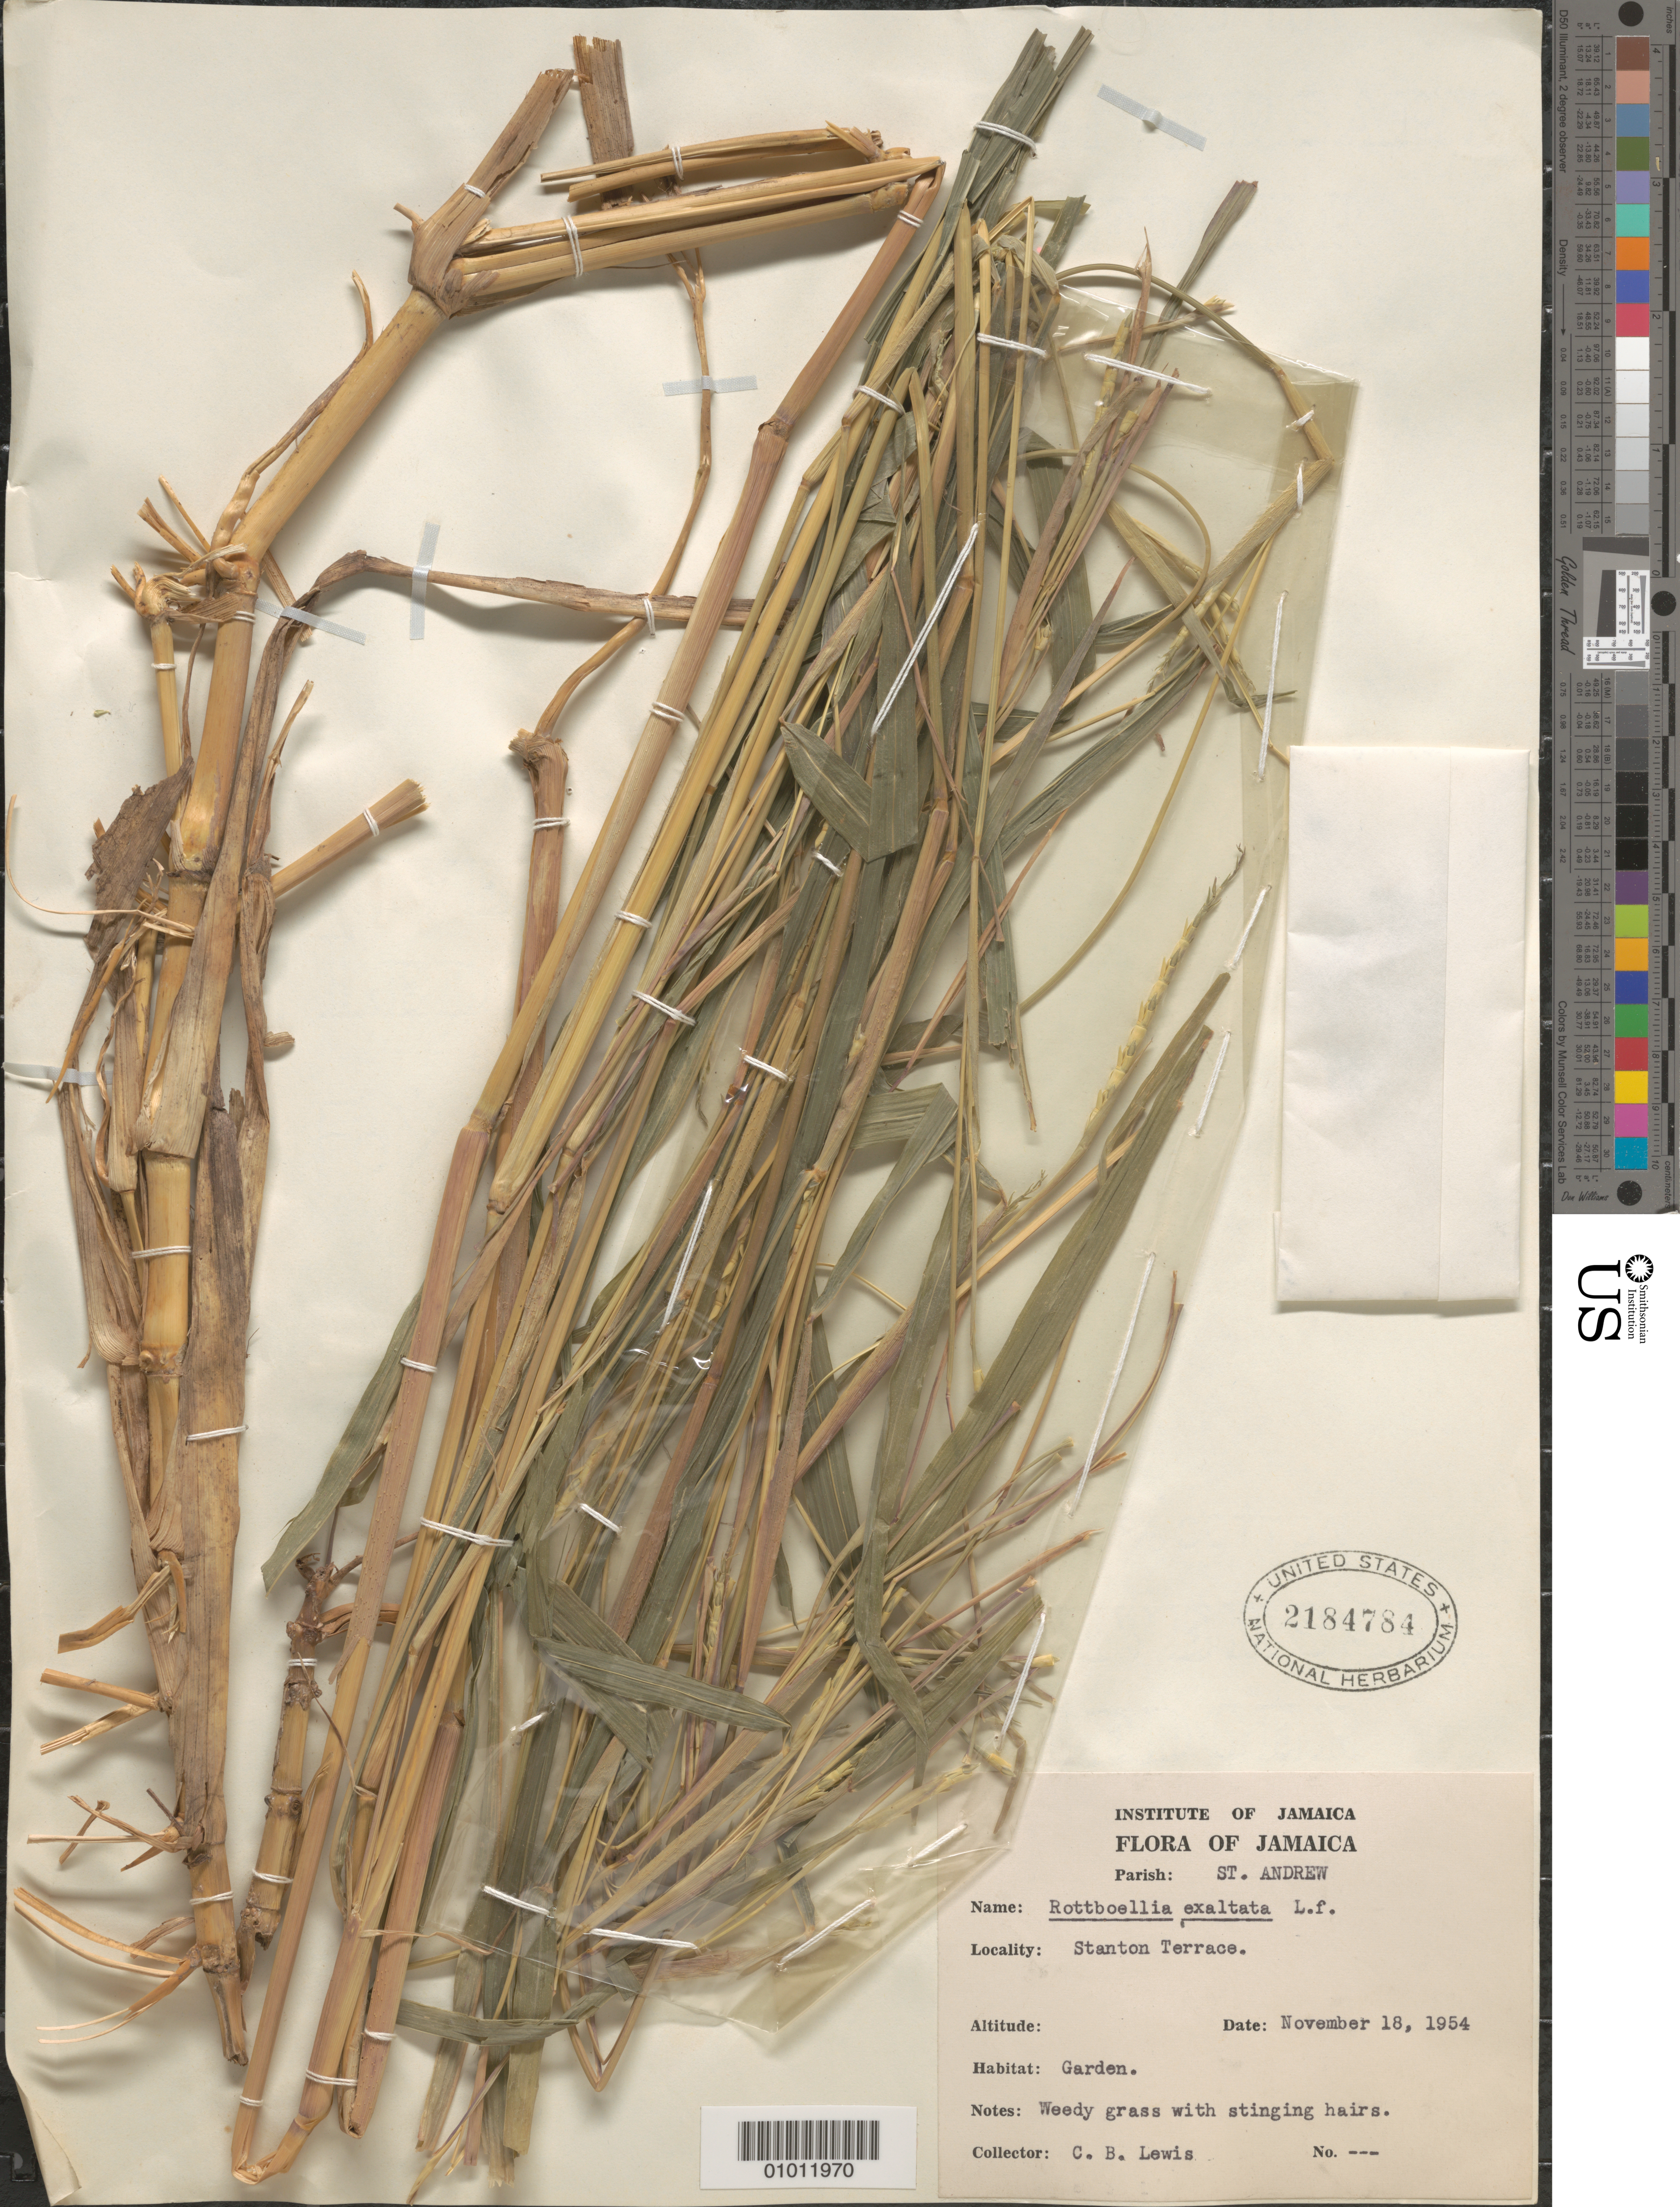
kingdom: Plantae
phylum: Tracheophyta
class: Liliopsida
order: Poales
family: Poaceae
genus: Rottboellia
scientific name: Rottboellia cochinchinensis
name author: (Lour.) Clayton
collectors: C. B. Lewis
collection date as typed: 18 Nov 1954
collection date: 1954-11-18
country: Jamaica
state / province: Saint Andrew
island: Jamaica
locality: Stanton Terrace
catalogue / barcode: US 2184784